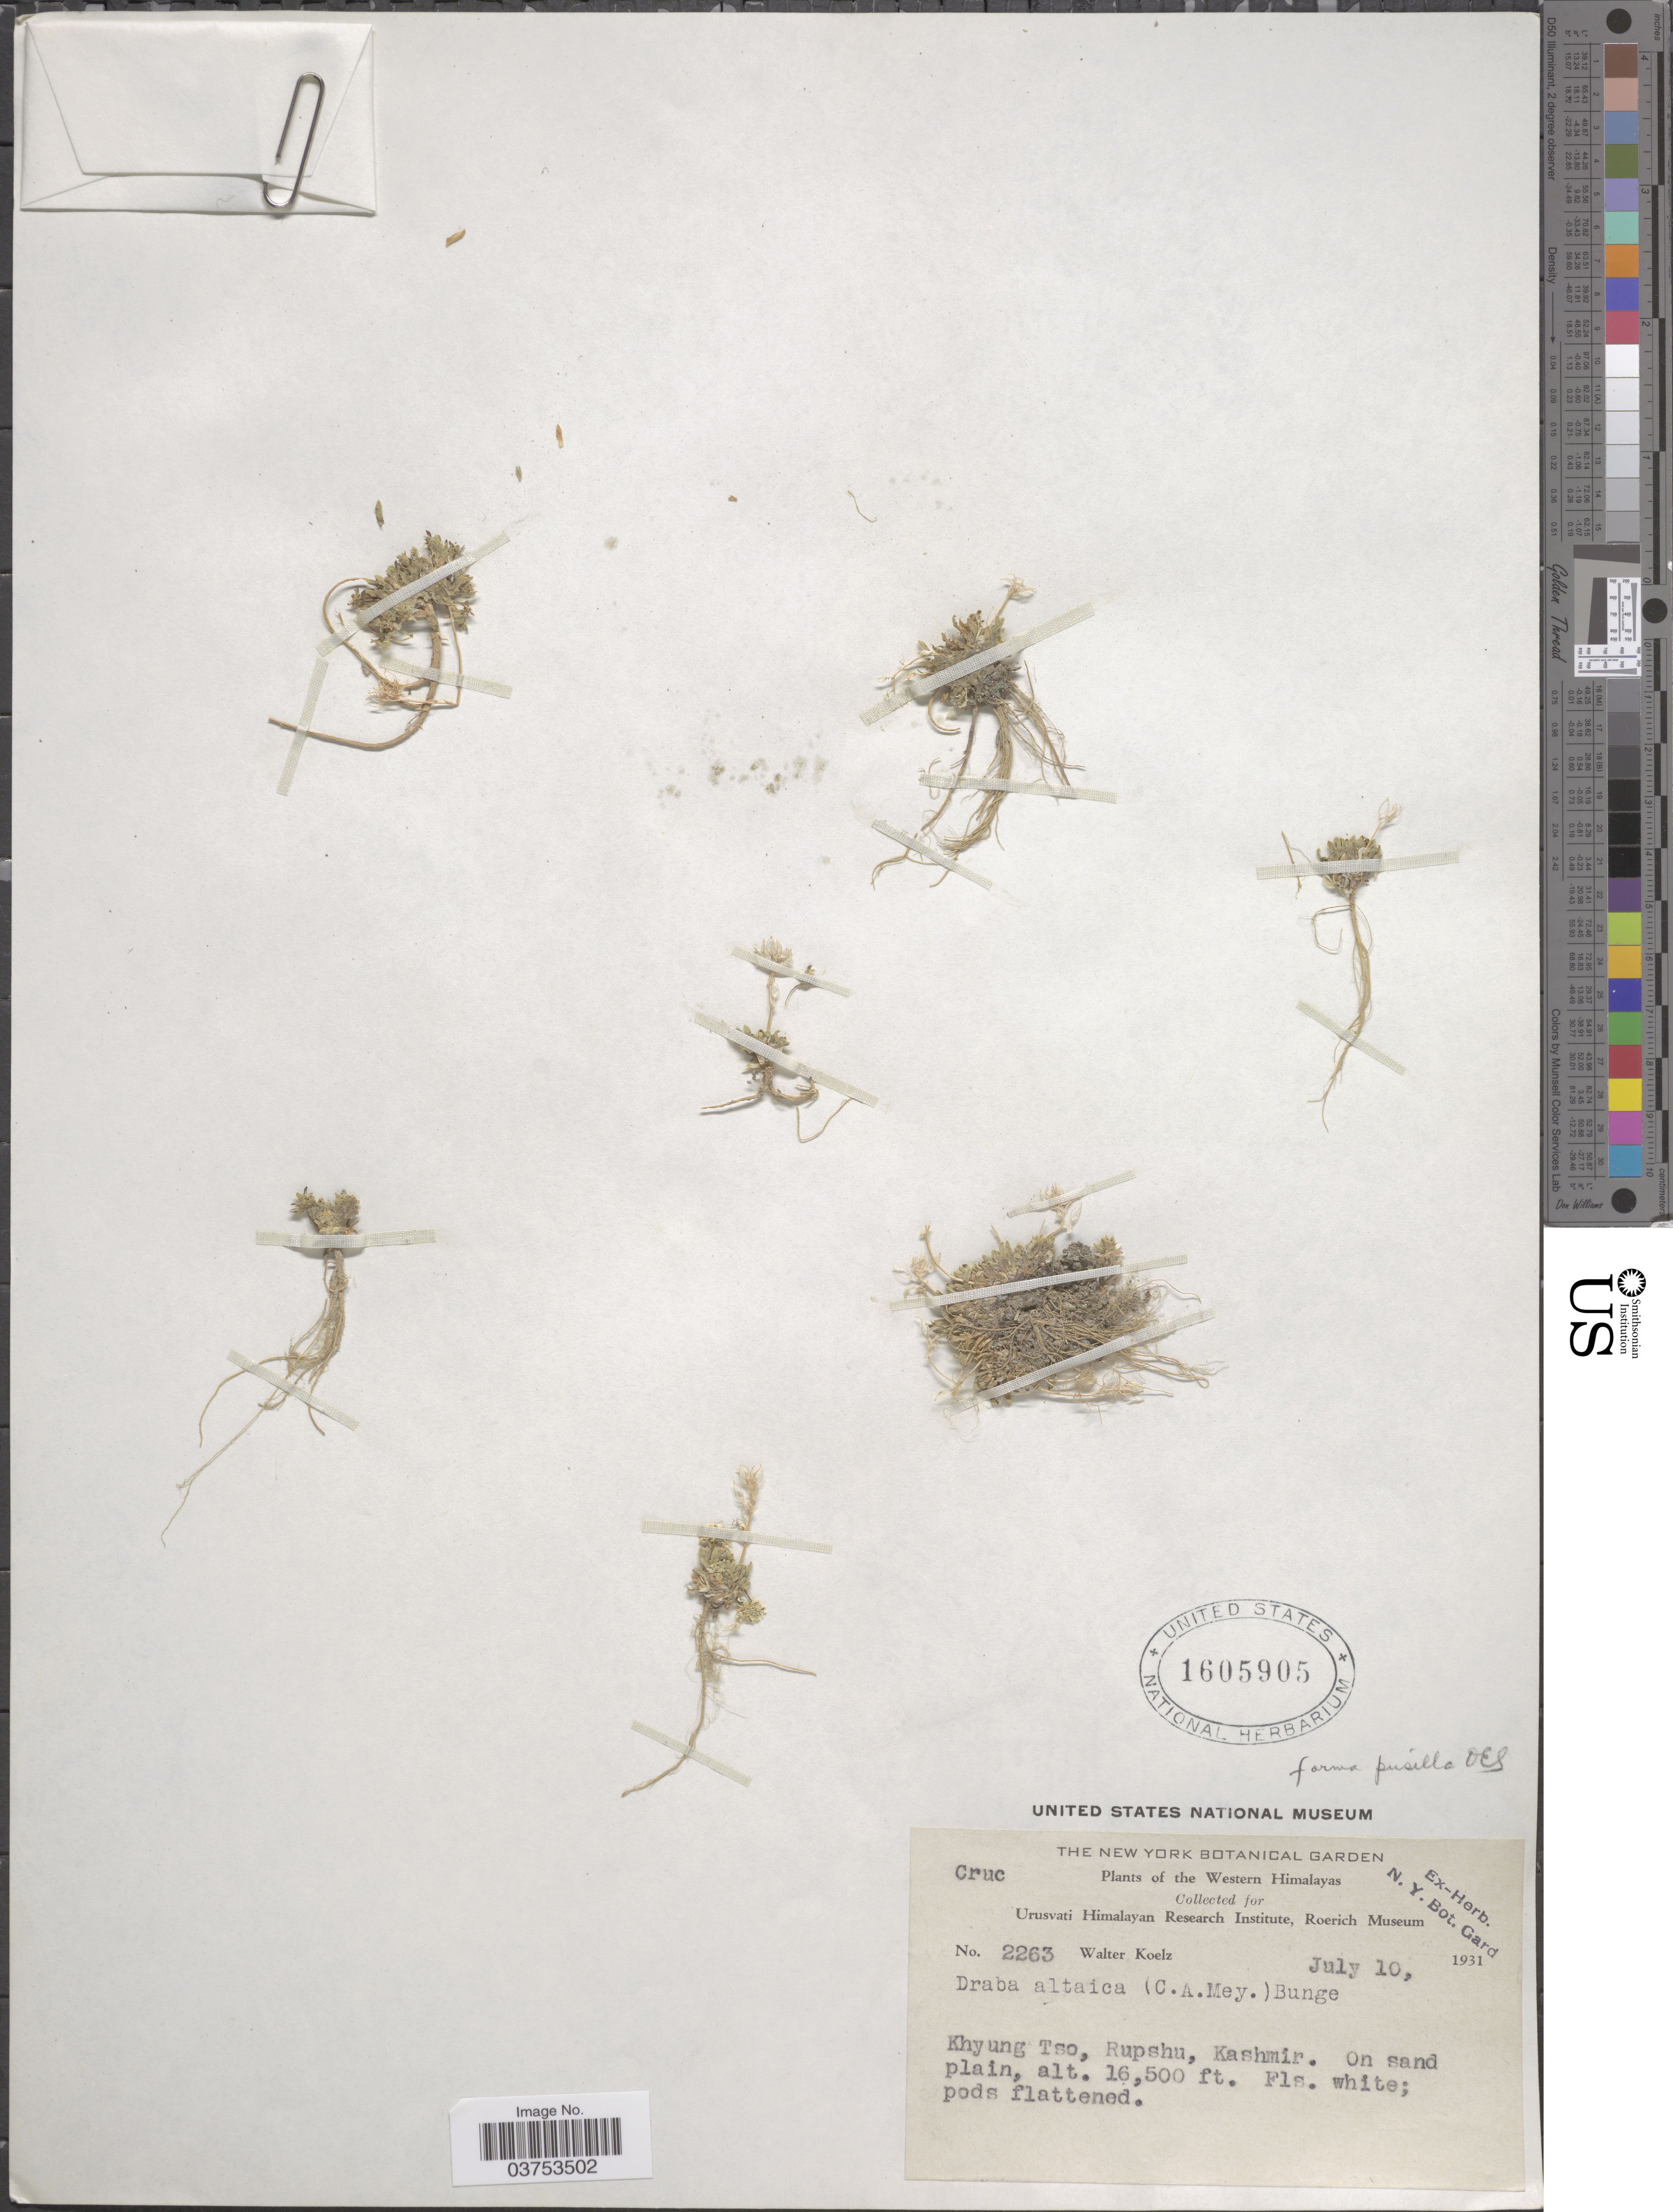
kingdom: Plantae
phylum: Tracheophyta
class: Magnoliopsida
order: Brassicales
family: Brassicaceae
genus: Draba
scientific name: Draba altaica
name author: (C.A. Mey.) Bunge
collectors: W. N. Koelz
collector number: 2263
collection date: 1931-07-10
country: India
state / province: Jammu and Kashmir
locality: Western Himalayas. Khyung Tso, Rupshu, Kashmir.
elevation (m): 5029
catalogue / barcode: US 1605905